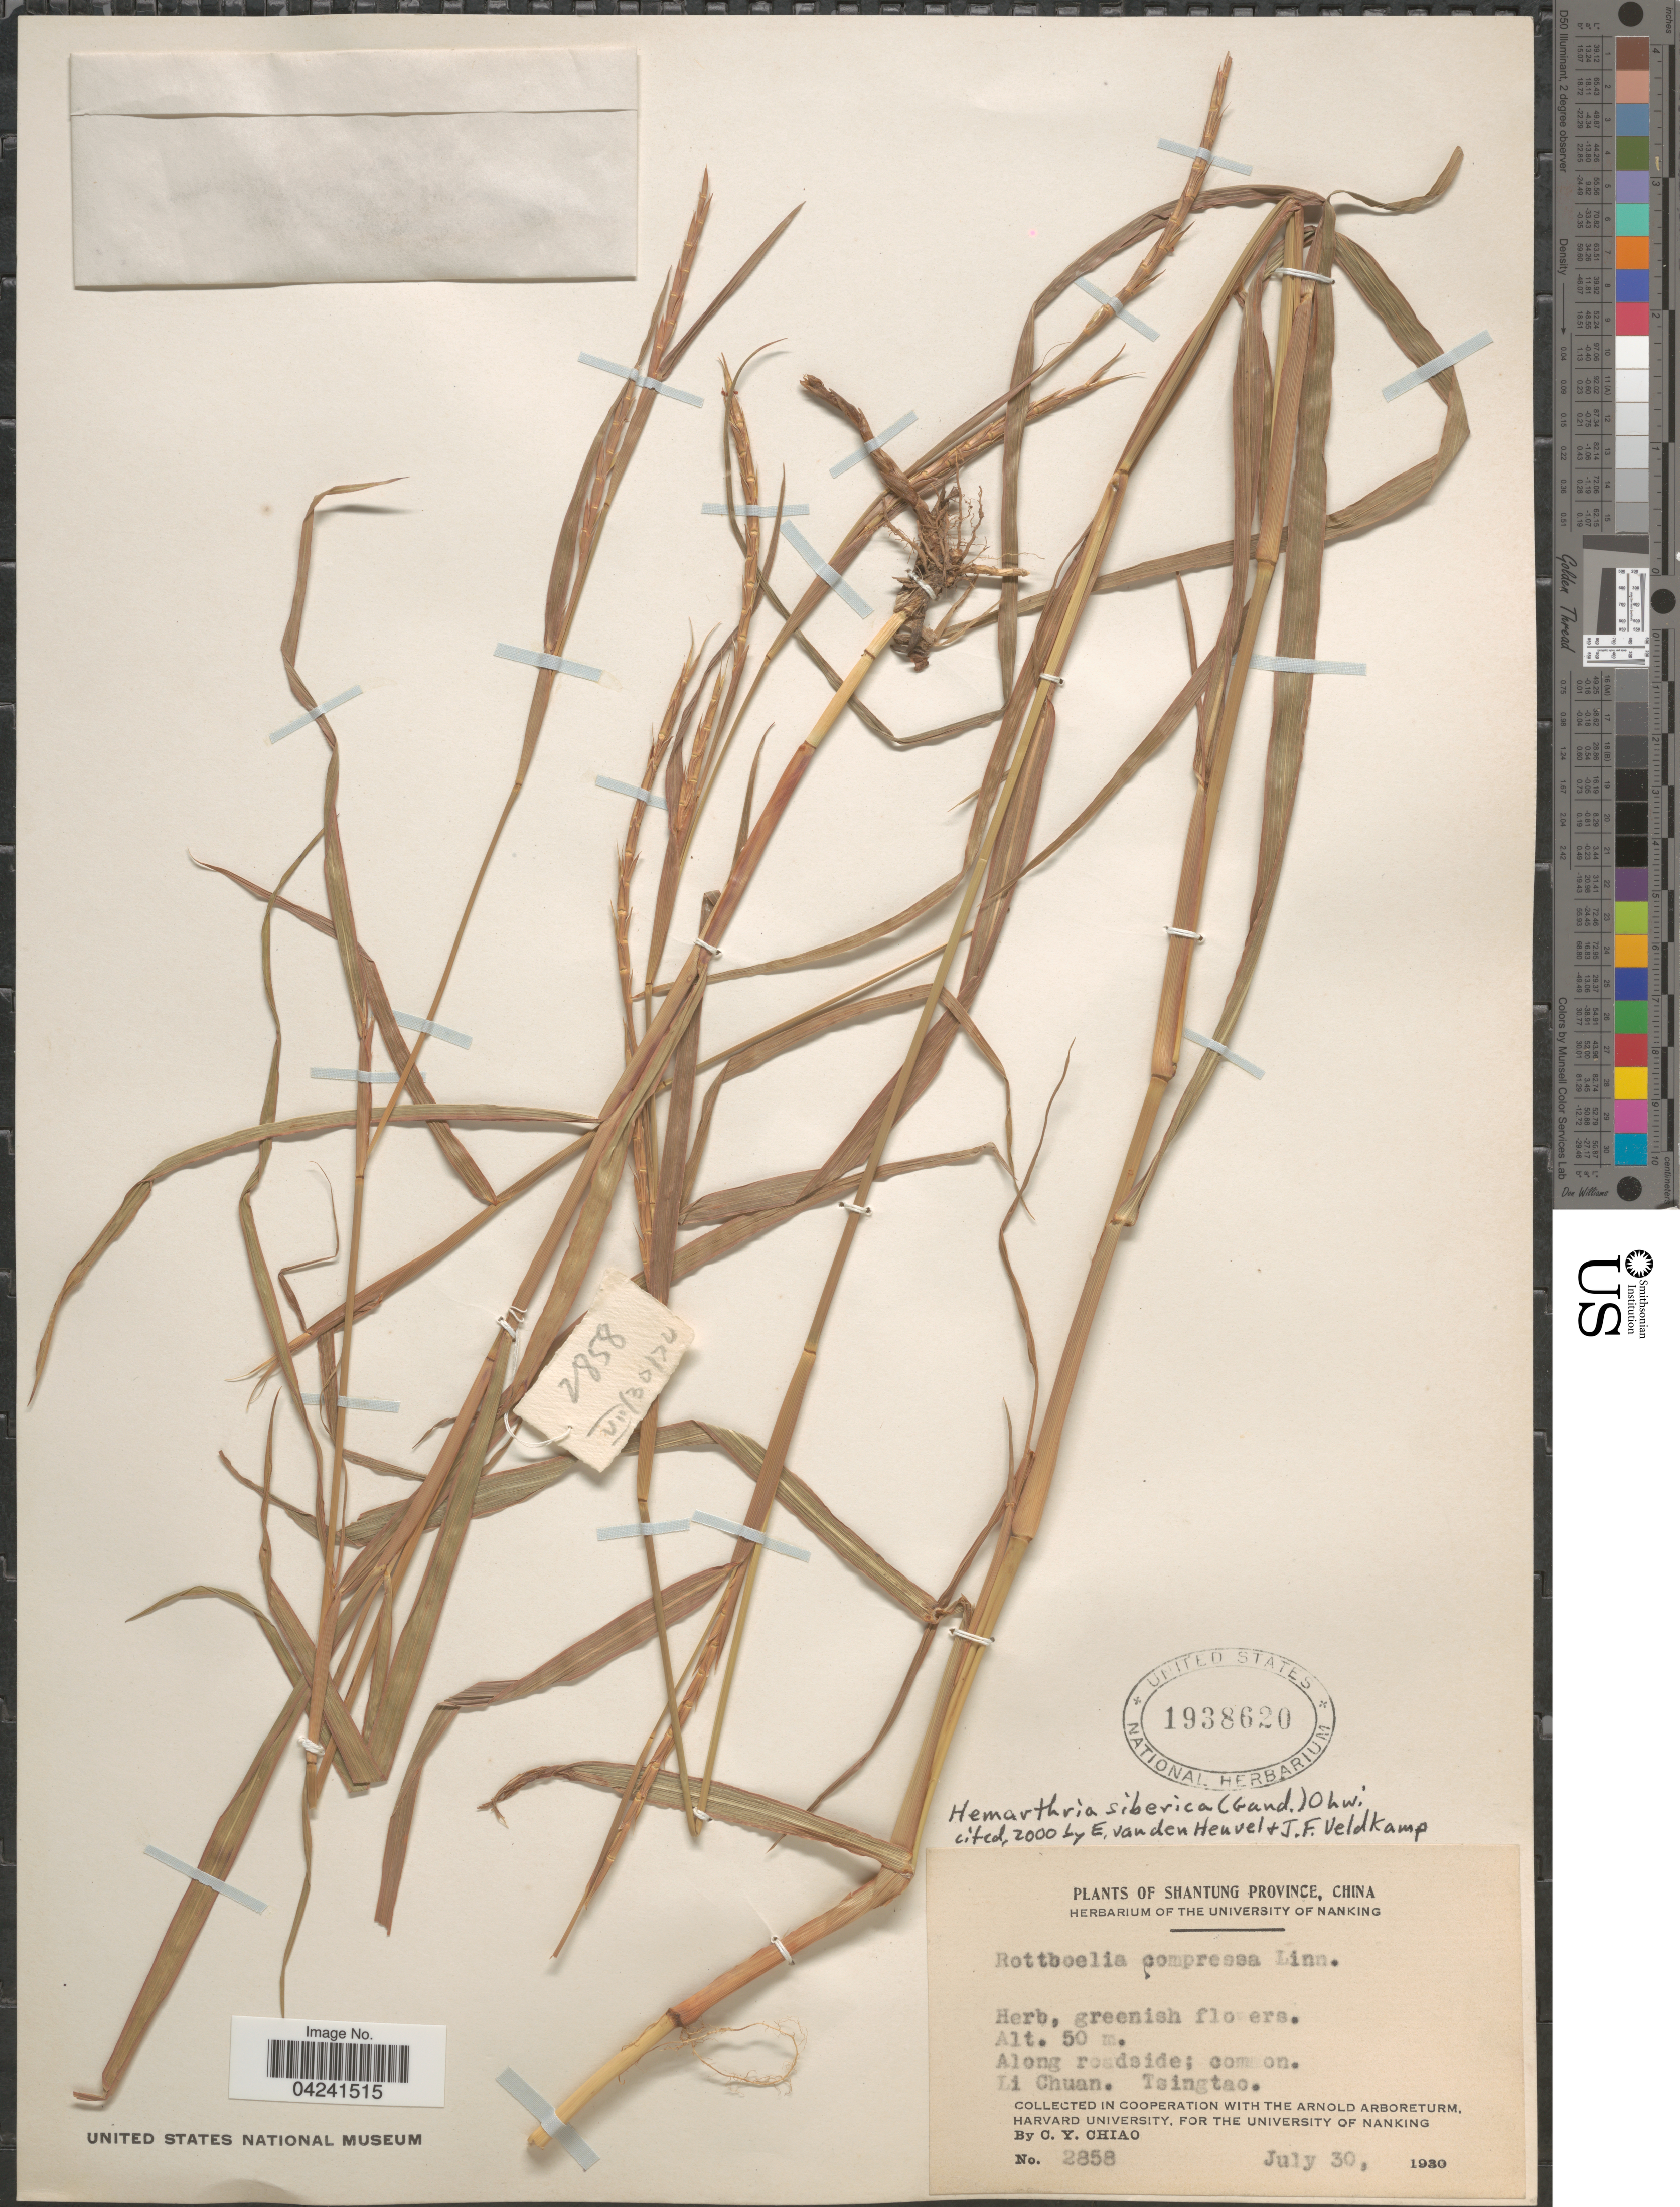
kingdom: Plantae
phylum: Tracheophyta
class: Liliopsida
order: Poales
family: Poaceae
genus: Hemarthria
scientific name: Hemarthria sibirica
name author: (Gand.) Ohwi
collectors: C. Y. Chiao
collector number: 2858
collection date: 1930-07-30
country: China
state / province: Shandong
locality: Shantung Province. Li Chuan. Tsingtao.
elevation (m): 50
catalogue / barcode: US 1938620